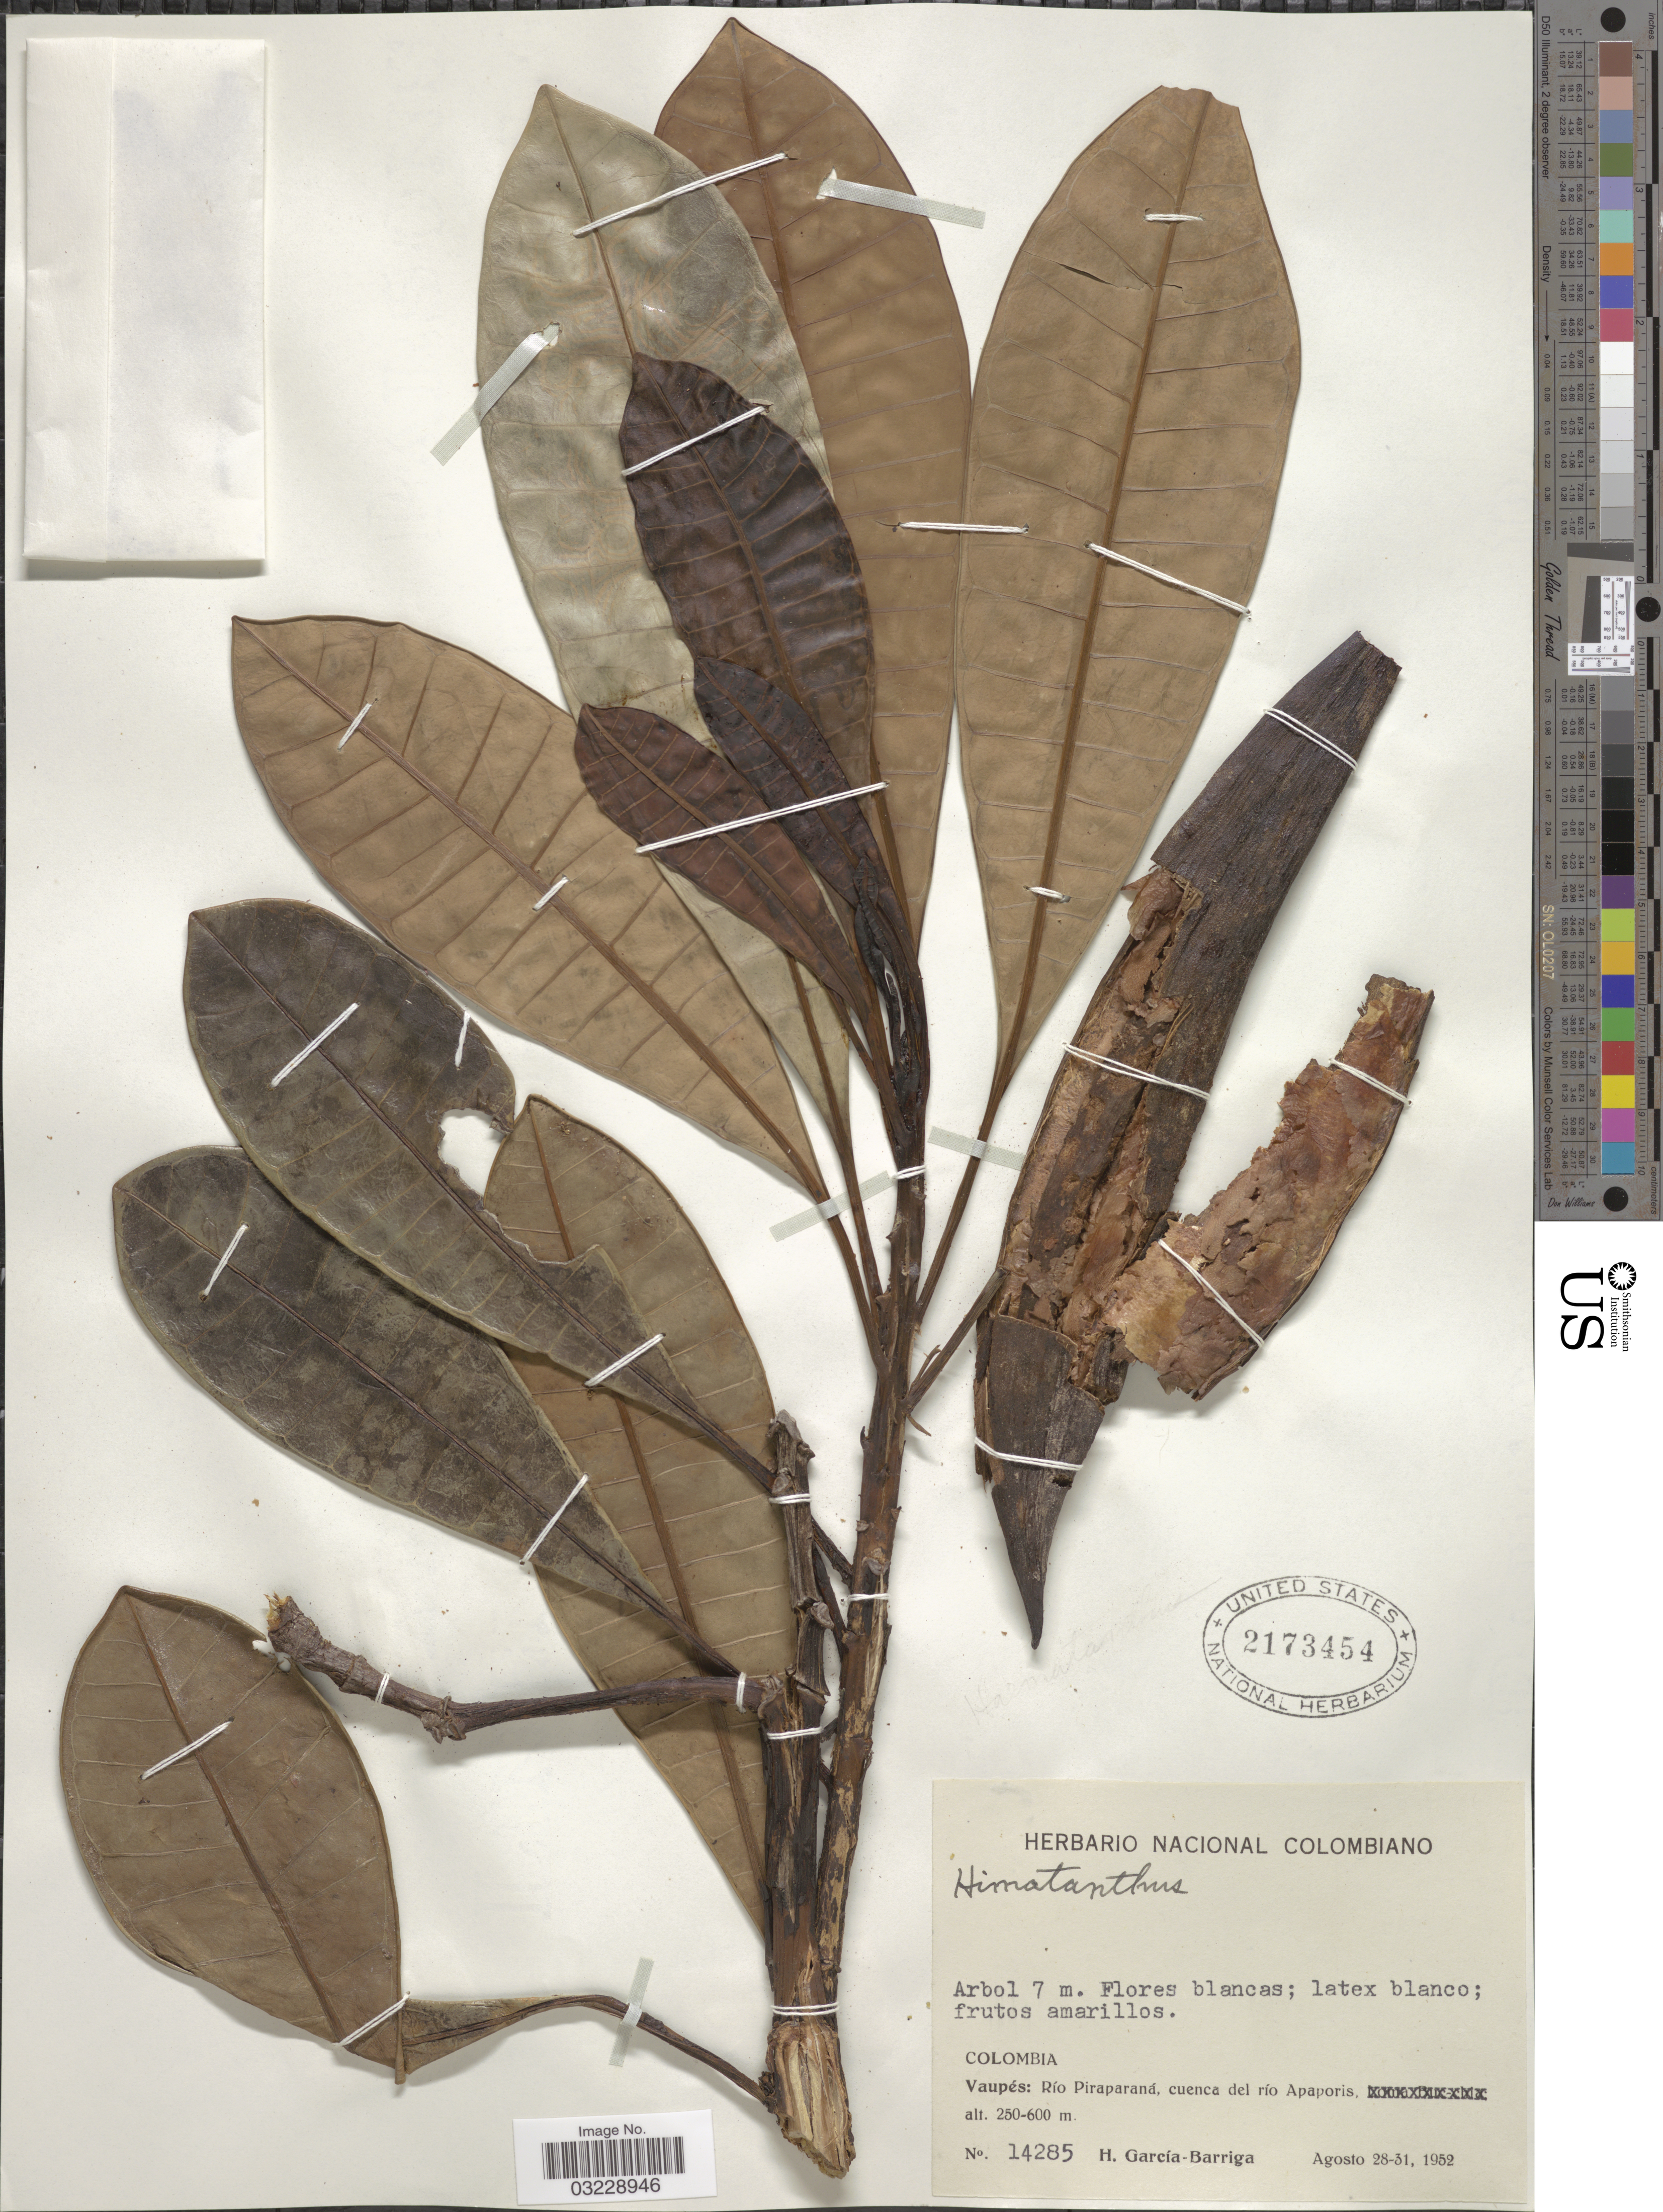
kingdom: Plantae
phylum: Tracheophyta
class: Magnoliopsida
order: Gentianales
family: Apocynaceae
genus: Himatanthus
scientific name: Himatanthus sp.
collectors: H. García Barriga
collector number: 14285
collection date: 1952-08-28/1952-08-31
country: Colombia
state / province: Vaupés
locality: Río Piraparaná, cuenca del río Apaporis.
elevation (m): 250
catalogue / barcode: US 2173454